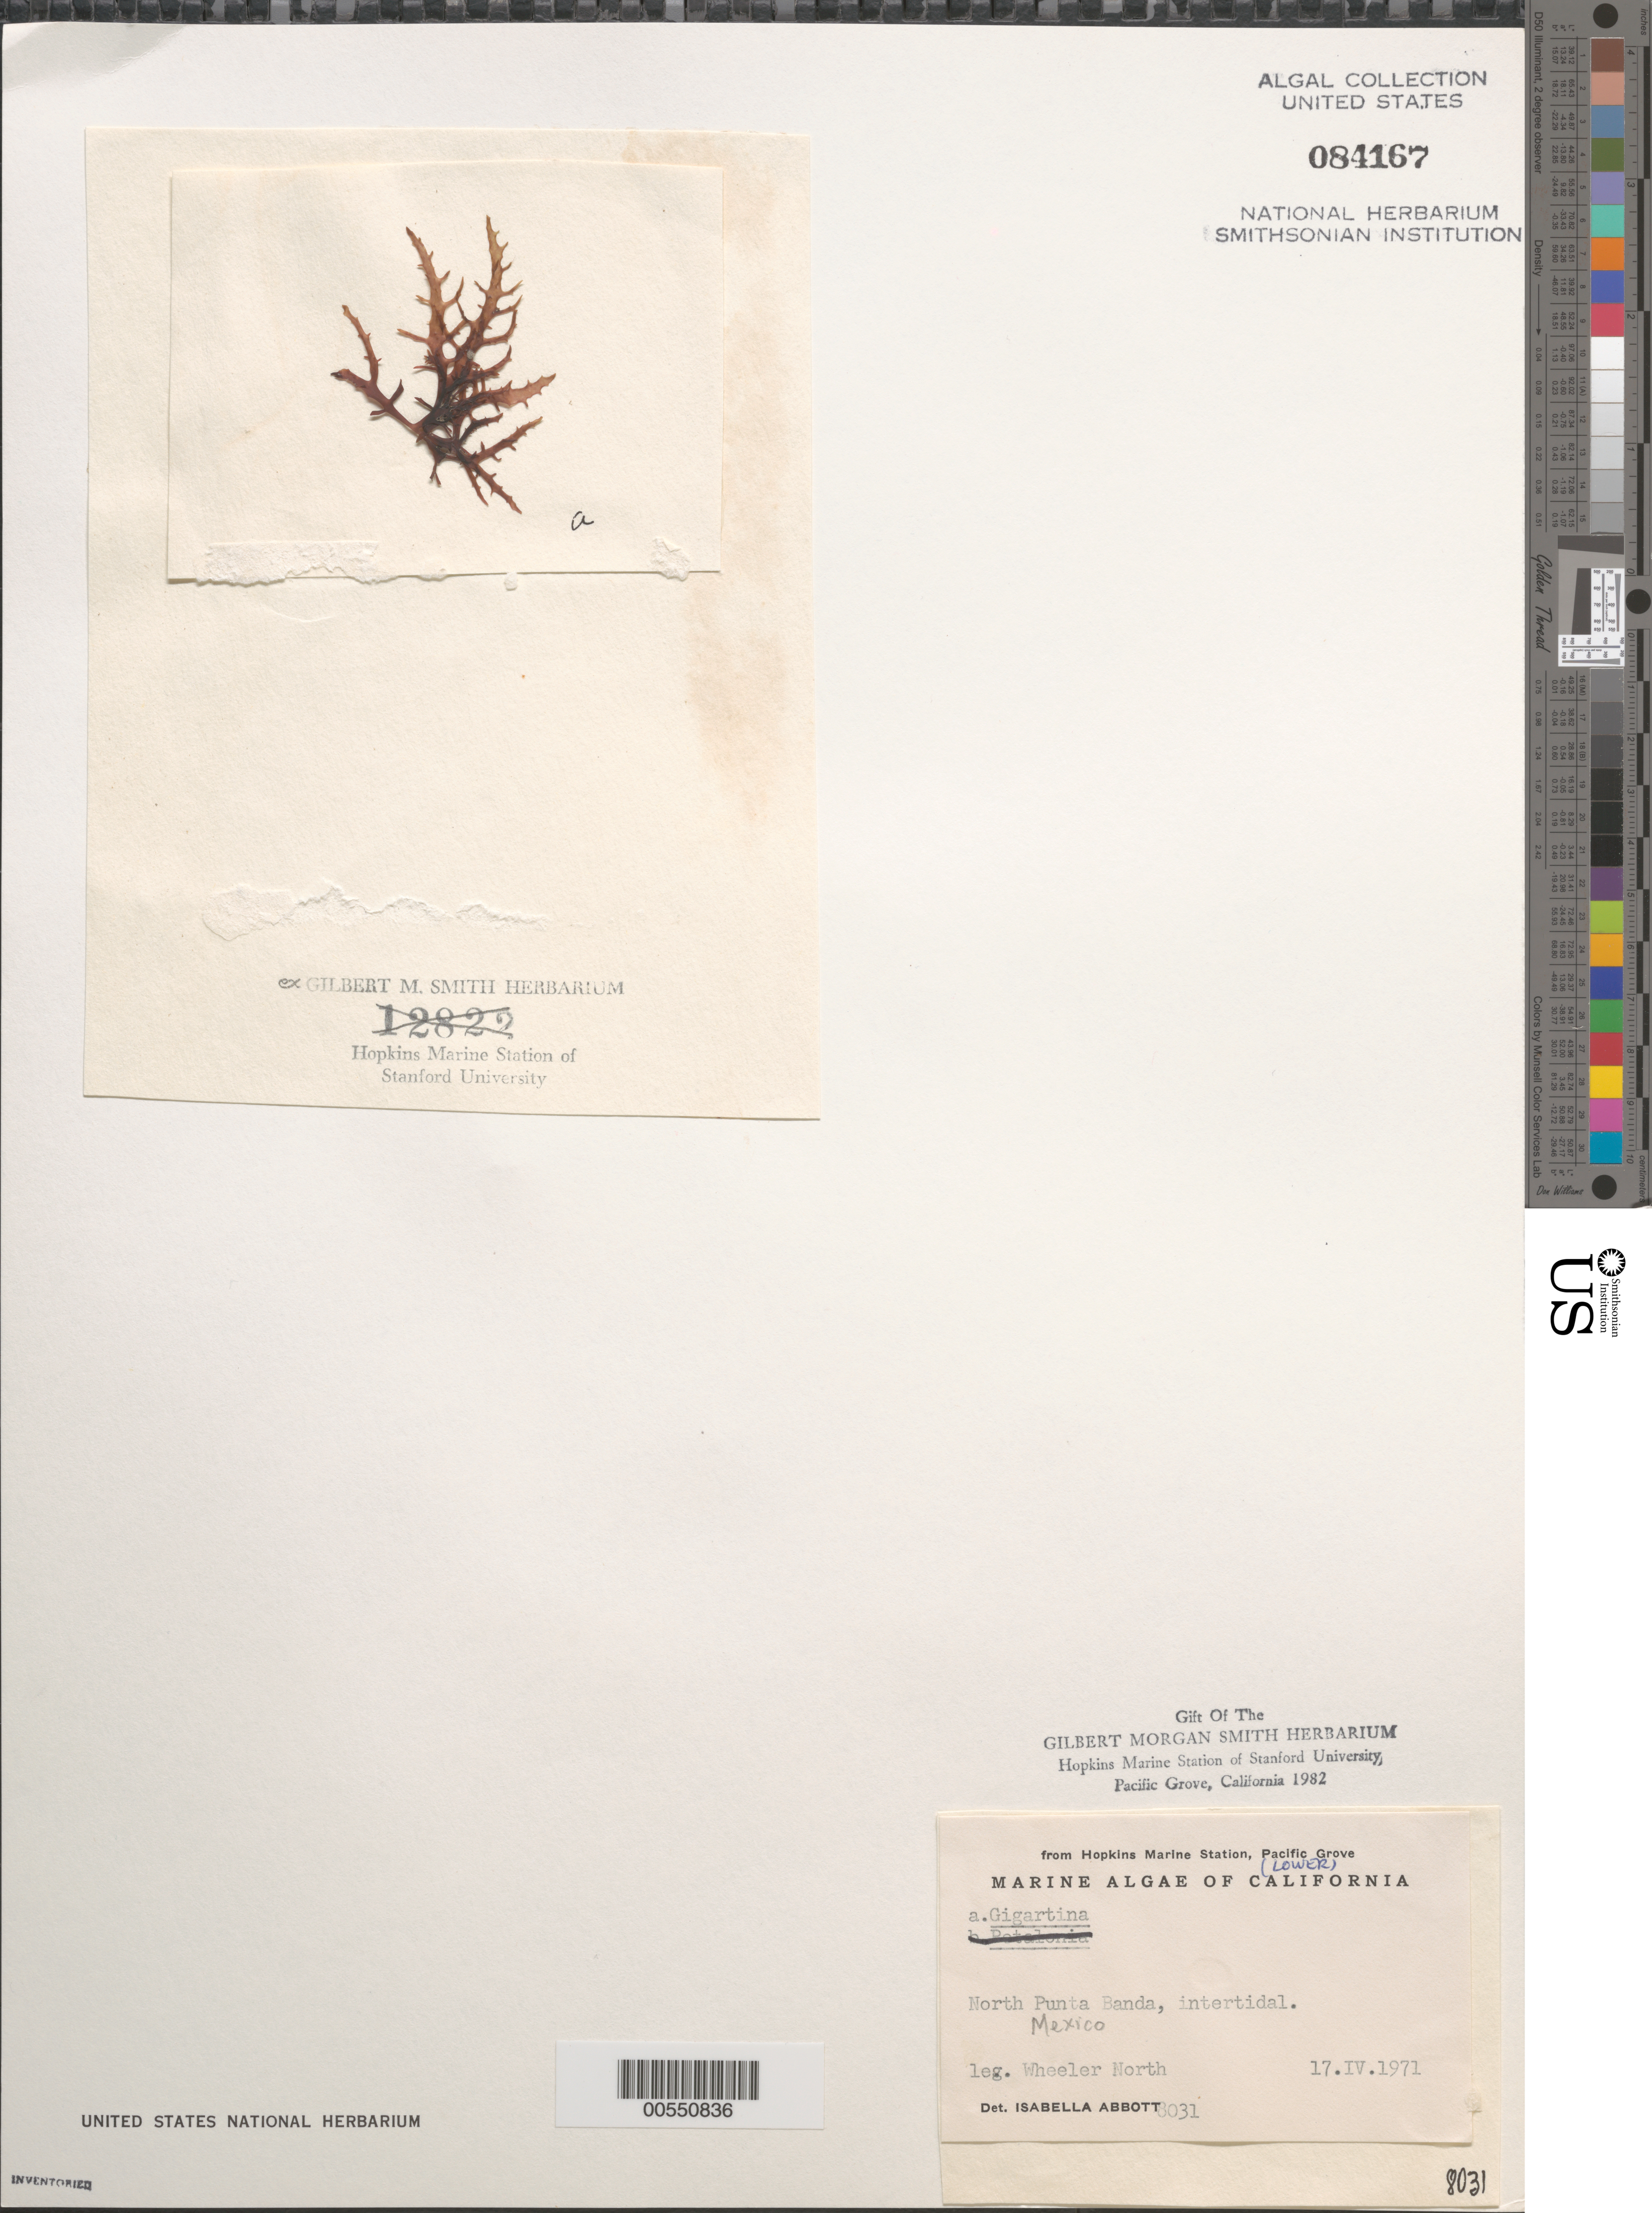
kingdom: Plantae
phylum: Rhodophyta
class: Florideophyceae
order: Gigartinales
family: Gigartinaceae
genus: Gigartina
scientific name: Gigartina sp.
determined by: Abbott, Isabella A.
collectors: W. North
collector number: IAA 8031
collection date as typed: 17 Apr 1971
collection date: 1971-04-17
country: Mexico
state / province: Baja California Norte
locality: North Punta Banda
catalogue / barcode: US 84167